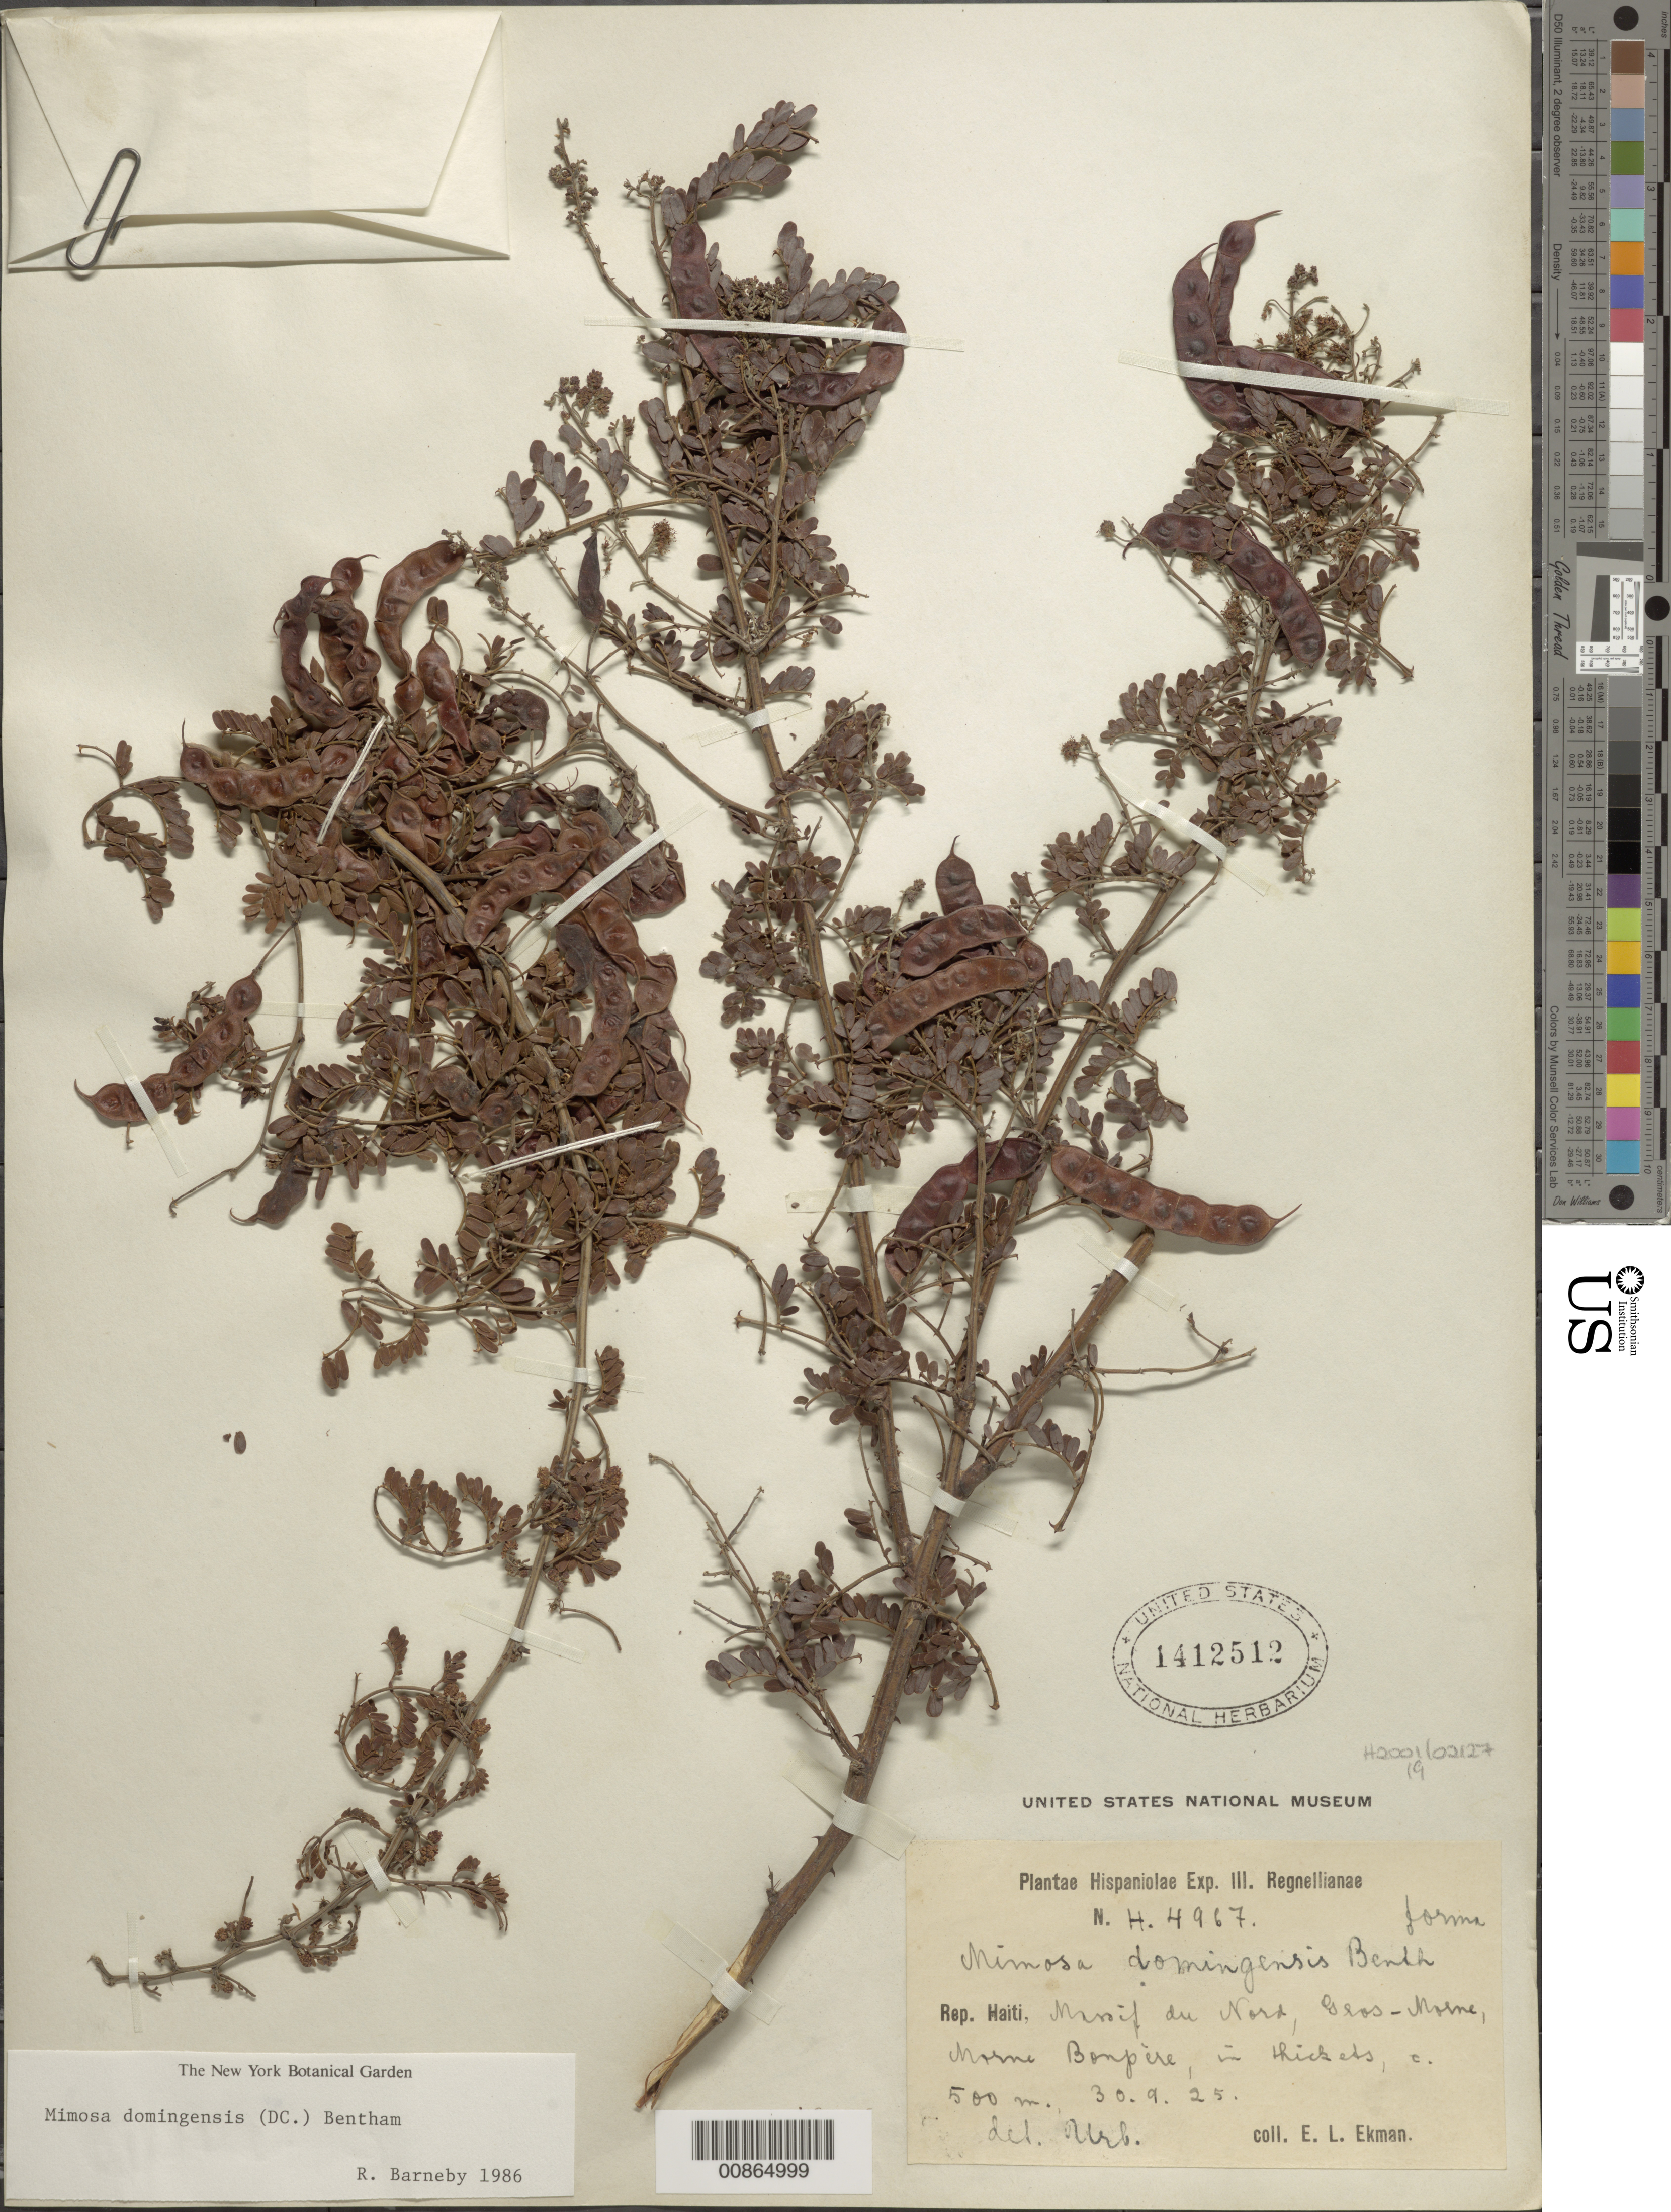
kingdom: Plantae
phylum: Tracheophyta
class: Magnoliopsida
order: Fabales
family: Fabaceae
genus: Mimosa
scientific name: Mimosa domingensis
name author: (DC.) Benth.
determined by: Barneby, Rupert C., (NY)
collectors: E. L. Ekman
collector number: H 4967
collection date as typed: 30 Sep 1925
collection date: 1925-09-30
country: Haiti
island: Hispaniola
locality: Massif du Nord, Gros-Morne, Morne Bonpère.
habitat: In thickets.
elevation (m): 500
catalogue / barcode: US 1412512